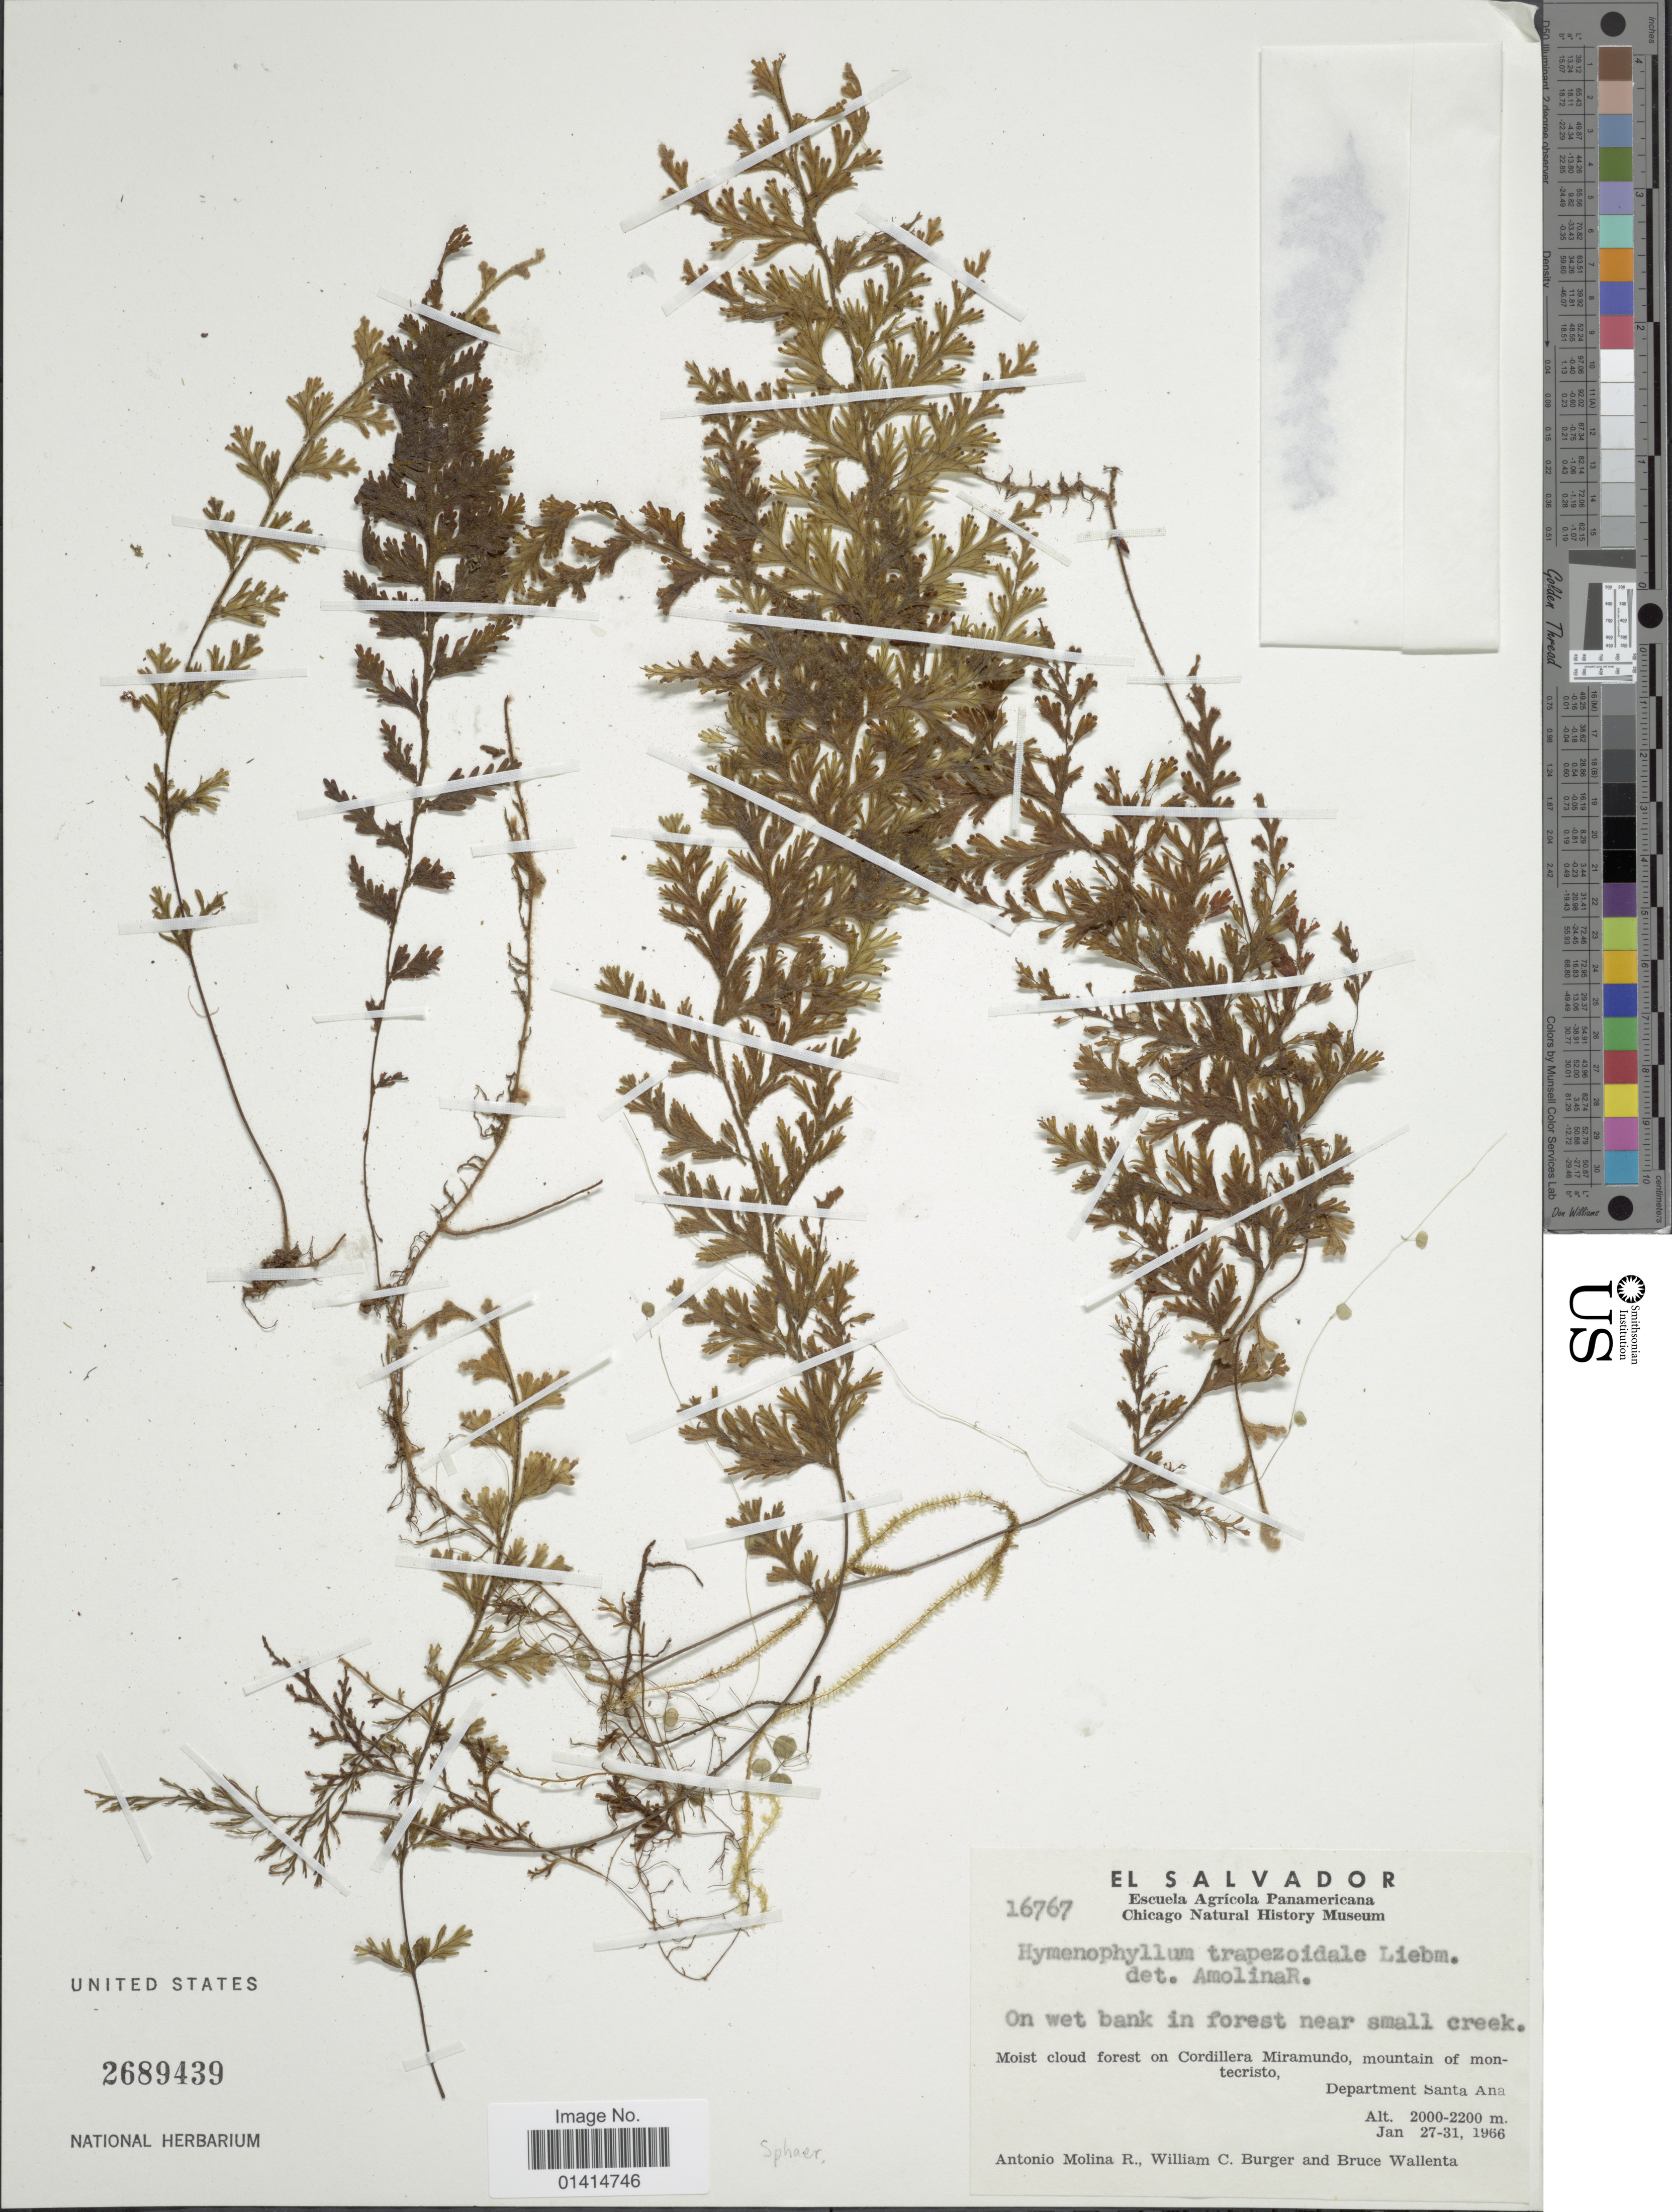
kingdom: Plantae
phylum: Tracheophyta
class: Polypodiopsida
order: Hymenophyllales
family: Hymenophyllaceae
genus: Hymenophyllum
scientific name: Hymenophyllum trapezoidale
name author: Liebm.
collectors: A. Molina R., W. Burger & B. Wallenta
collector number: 16767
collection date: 1966-01-27/1966-01-31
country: El Salvador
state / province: Santa Ana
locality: On Cordillera Miramundo, mountain of montecristo,Department Santa Ana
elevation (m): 2000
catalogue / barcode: US 2689439